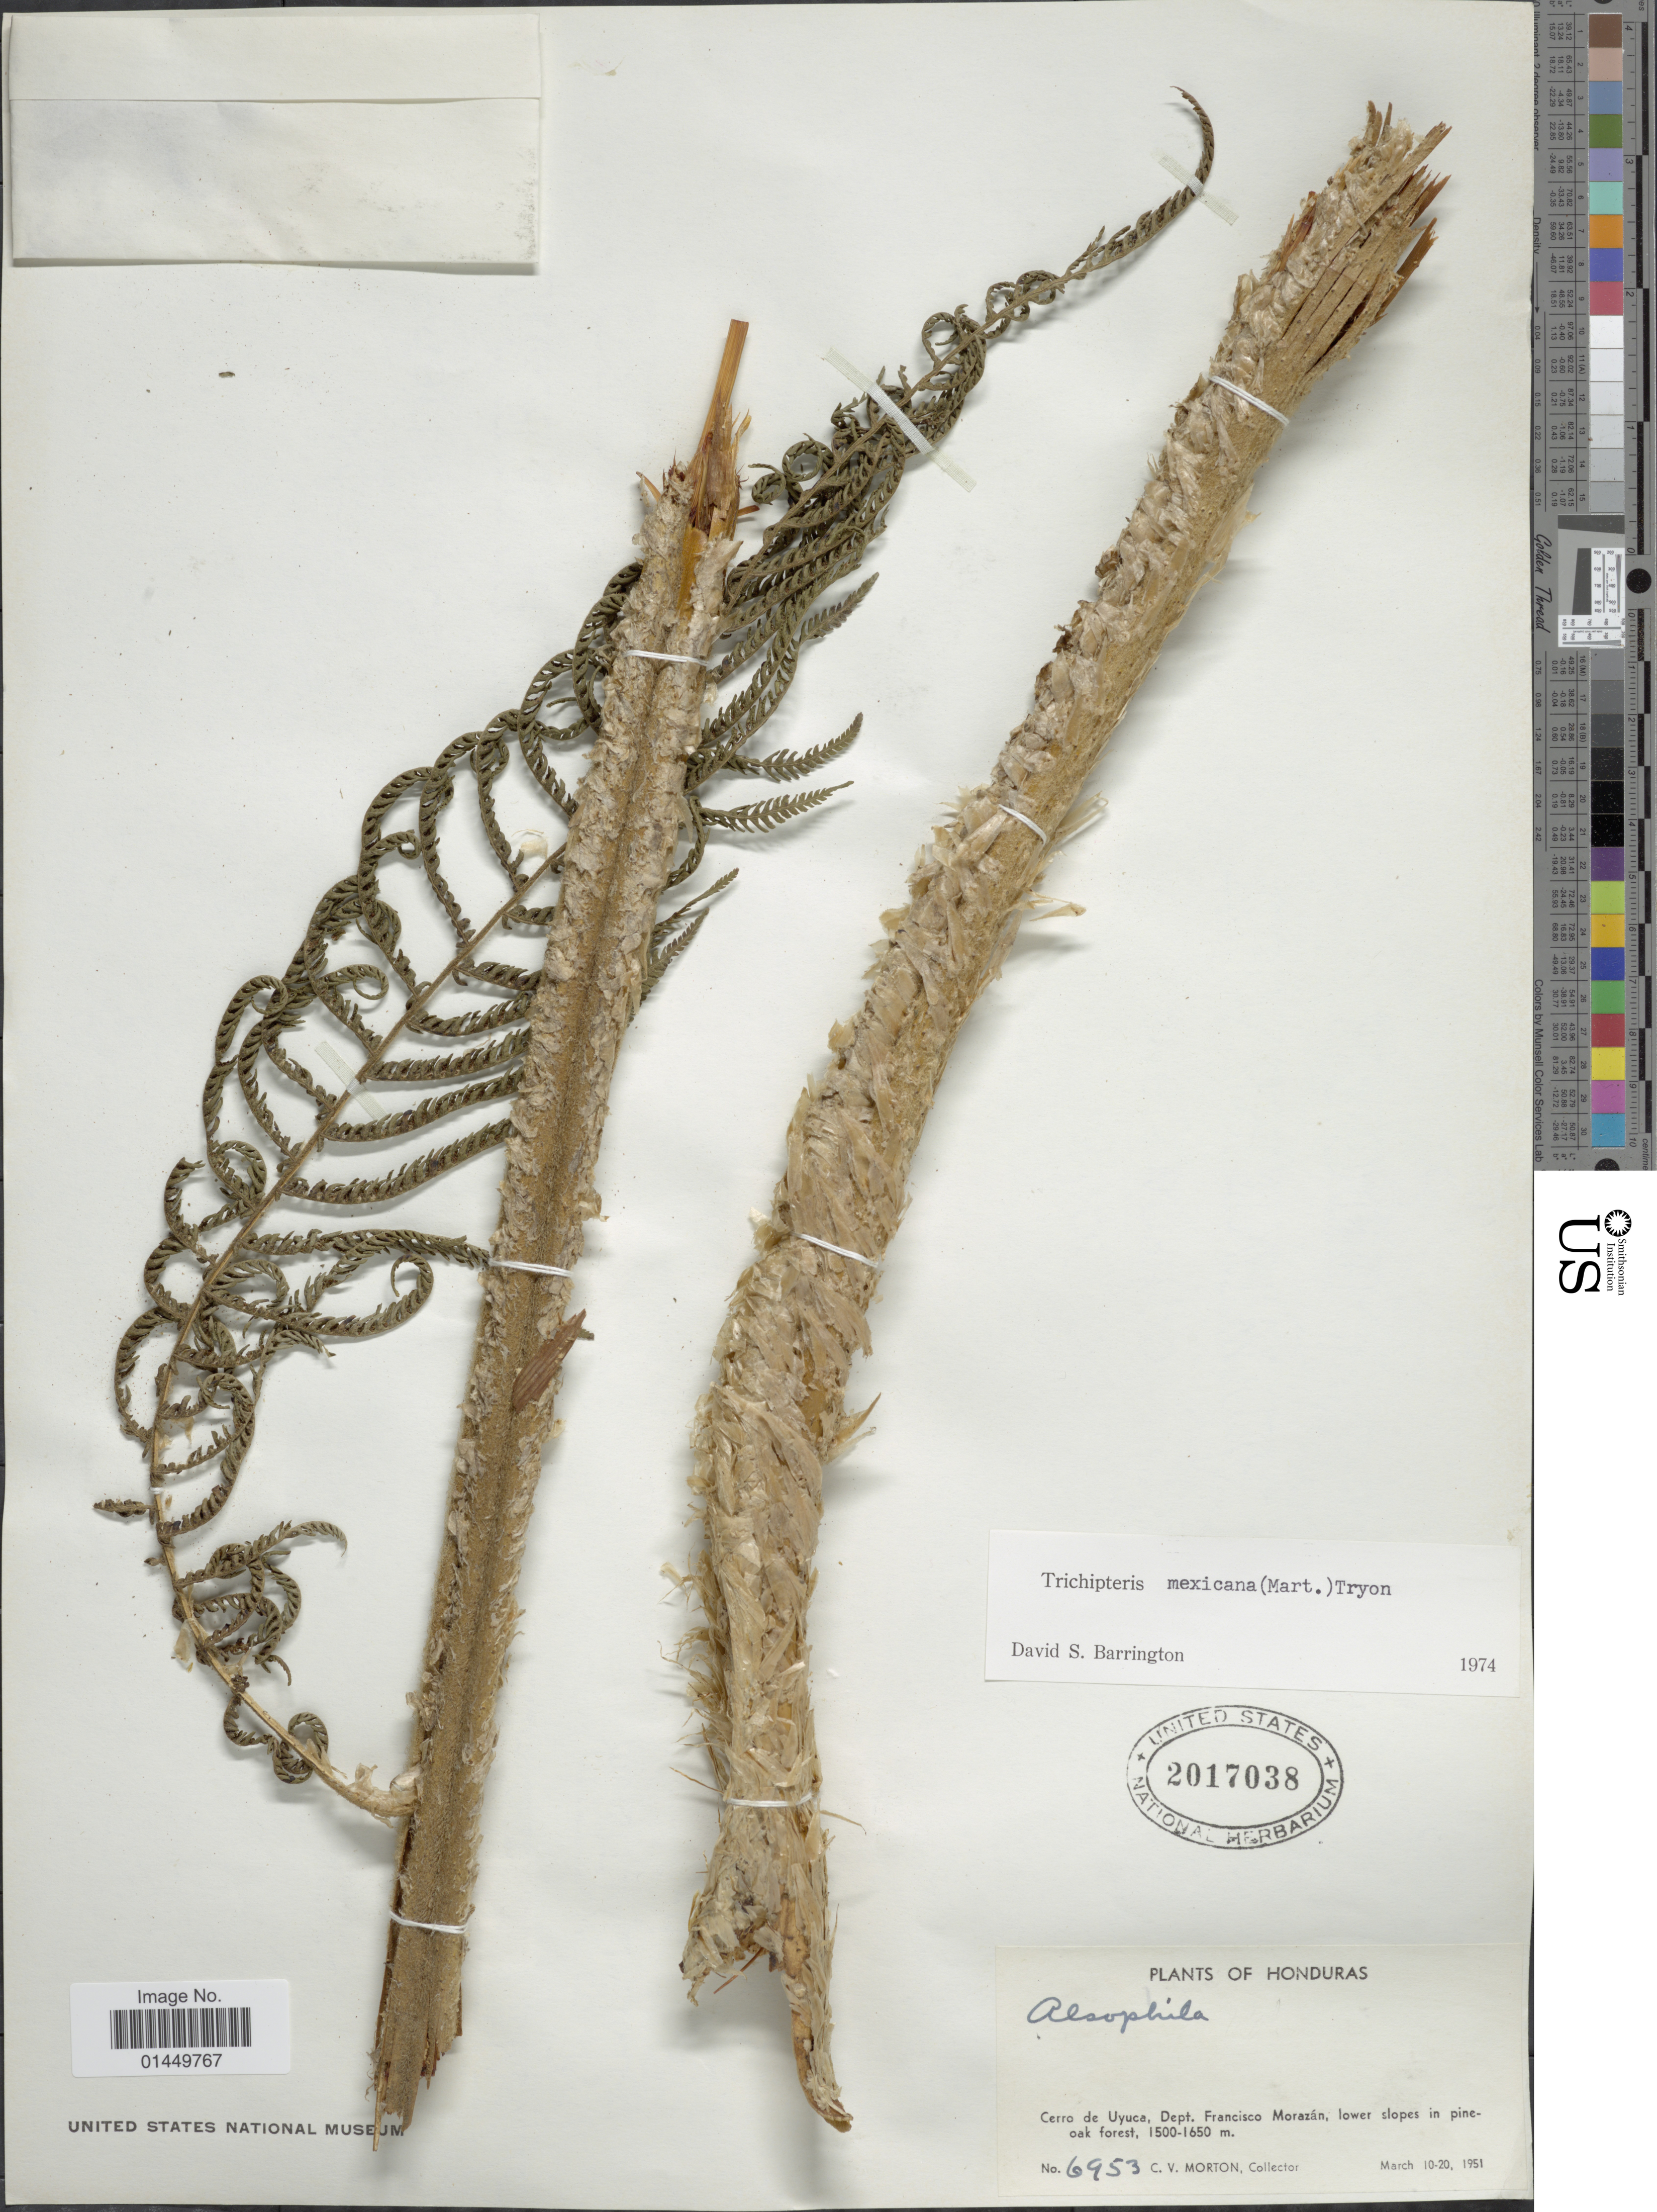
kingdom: Plantae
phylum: Tracheophyta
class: Polypodiopsida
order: Cyatheales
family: Cyatheaceae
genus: Cyathea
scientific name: Cyathea valdecrenata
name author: Domin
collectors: C. V. Morton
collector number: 6953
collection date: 1951-03-10/1951-03-20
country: Honduras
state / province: Fco. Morazán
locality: Cerro de Uyuca, Dept. Francisco Morazan, lower slopes in pine-oak forest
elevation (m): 1500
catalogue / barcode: US 2017038